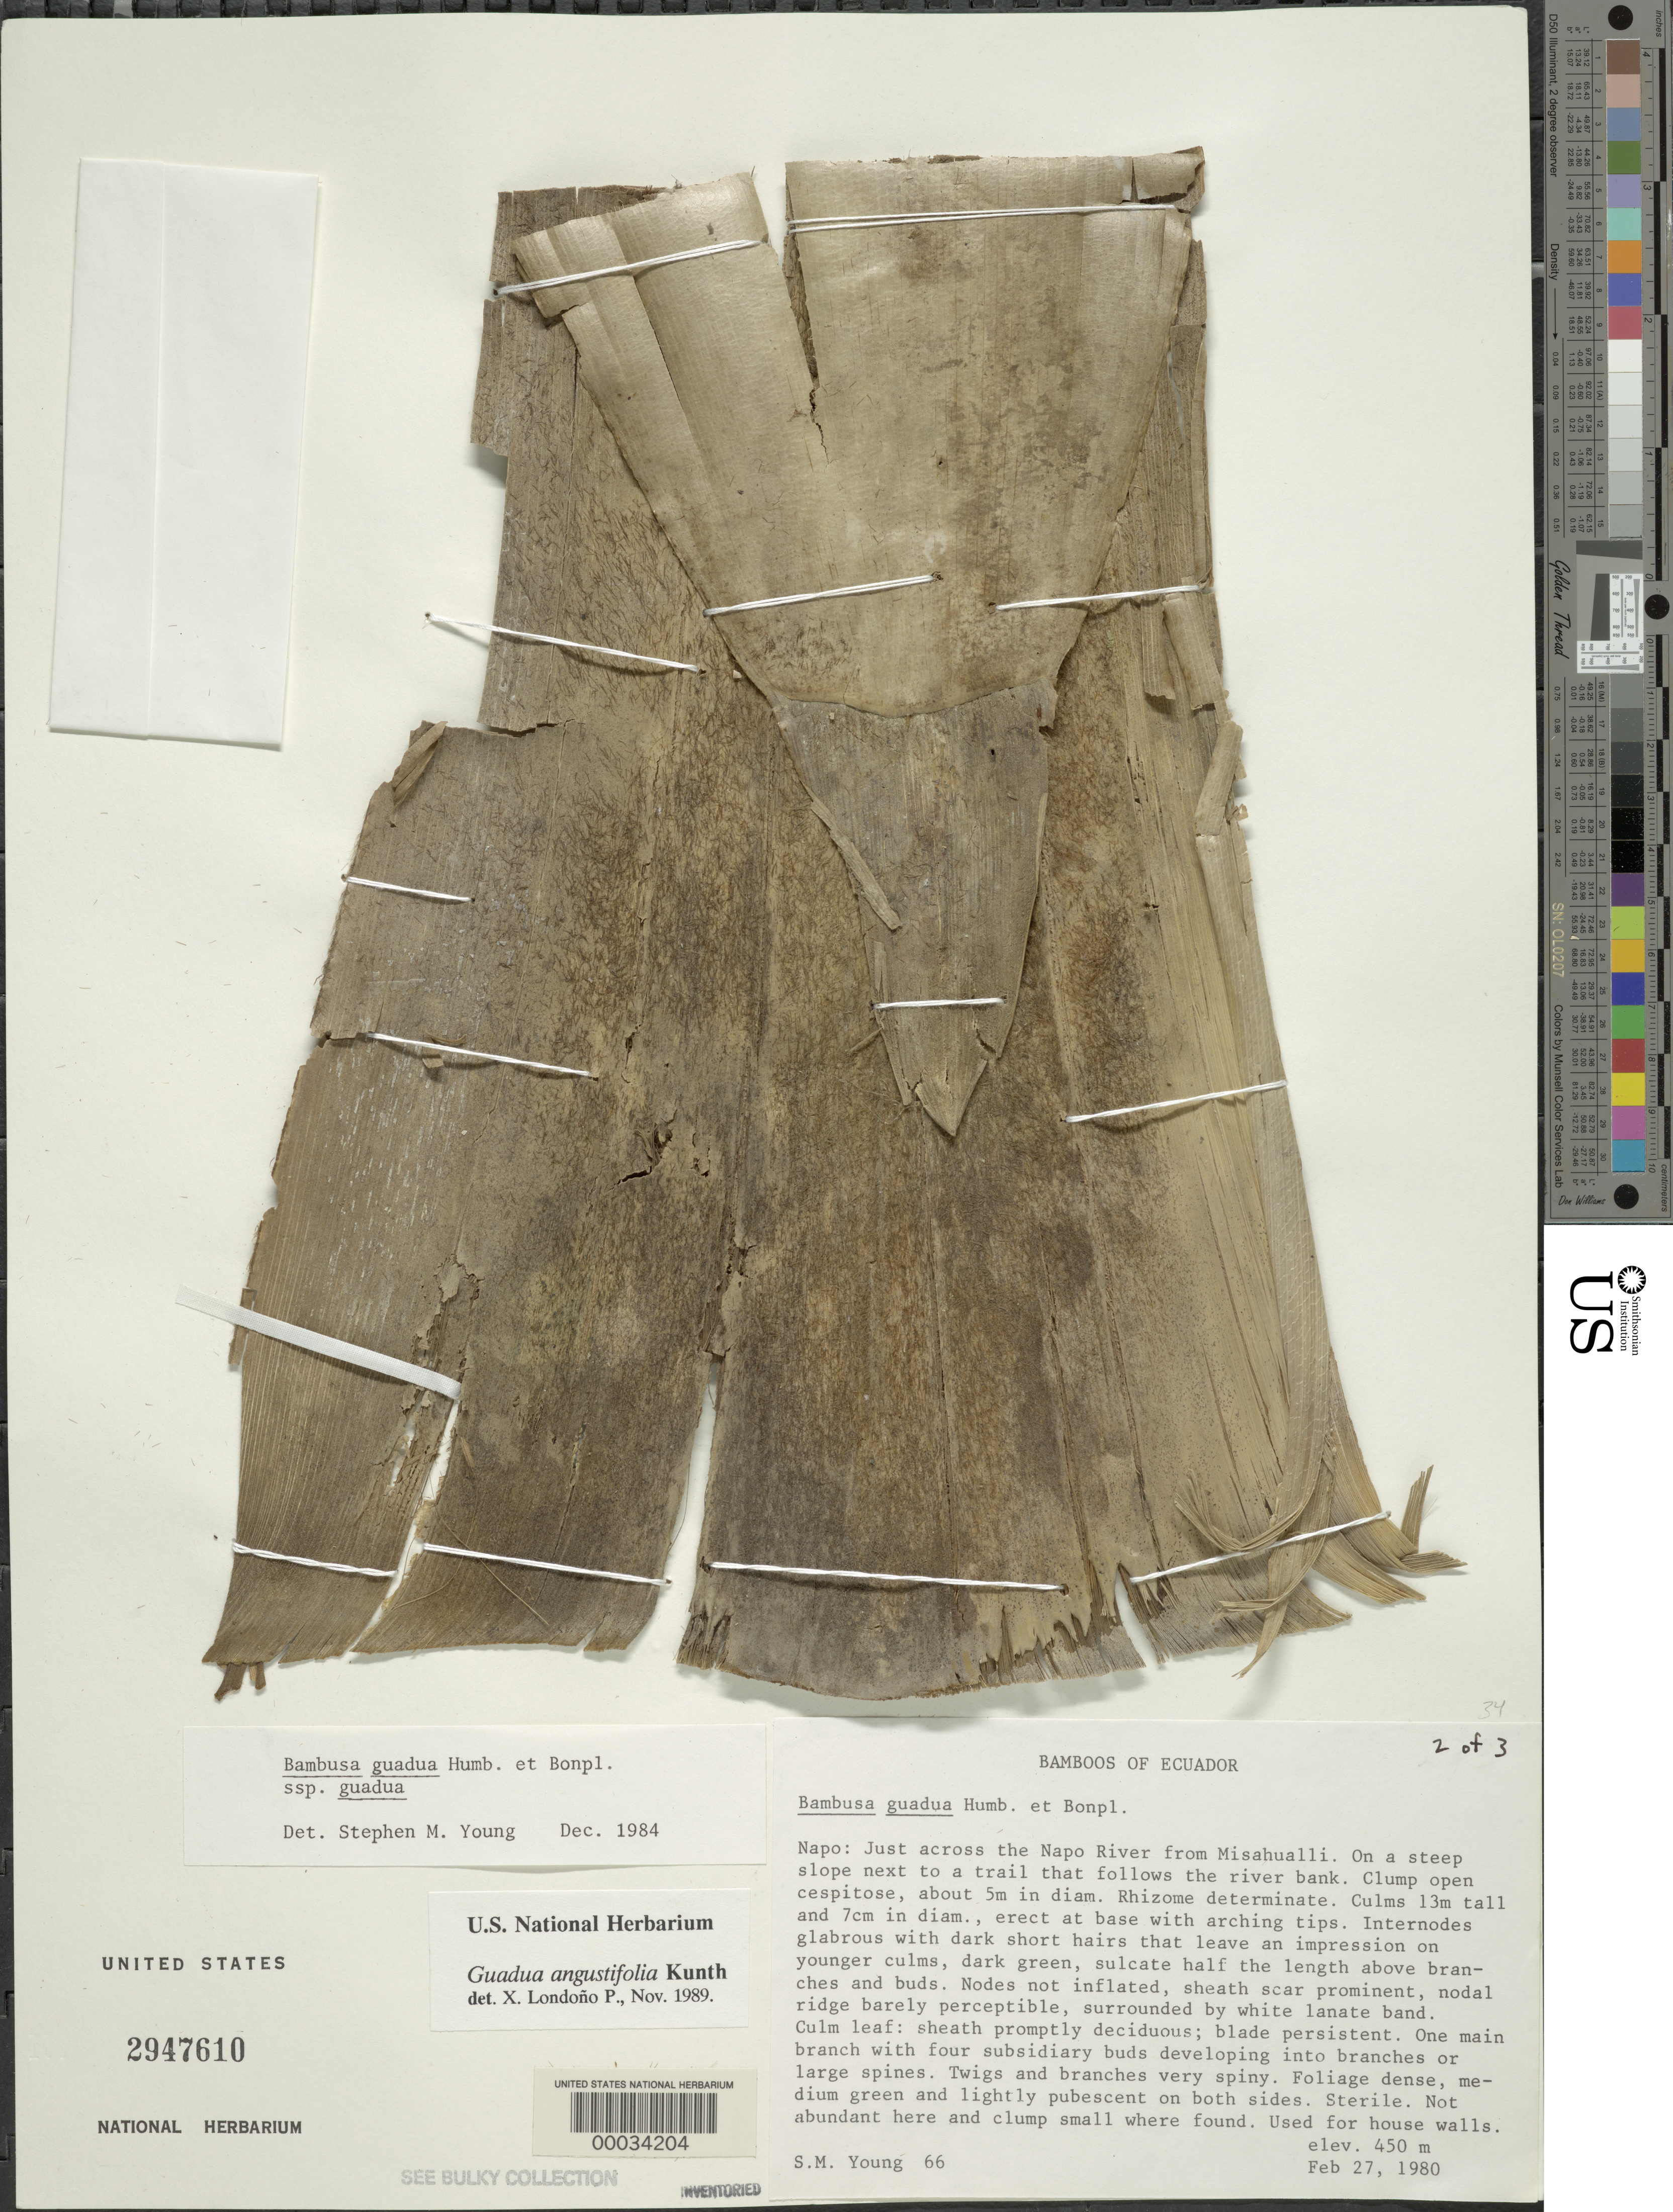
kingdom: Plantae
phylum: Tracheophyta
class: Liliopsida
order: Poales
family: Poaceae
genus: Guadua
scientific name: Guadua angustifolia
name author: Kunth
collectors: S. Young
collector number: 66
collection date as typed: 27 Feb 1980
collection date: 1980-02-27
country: Ecuador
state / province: Napo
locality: Just across the Napo River from misahualli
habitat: Steep slope next to trail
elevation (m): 450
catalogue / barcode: US 2947610